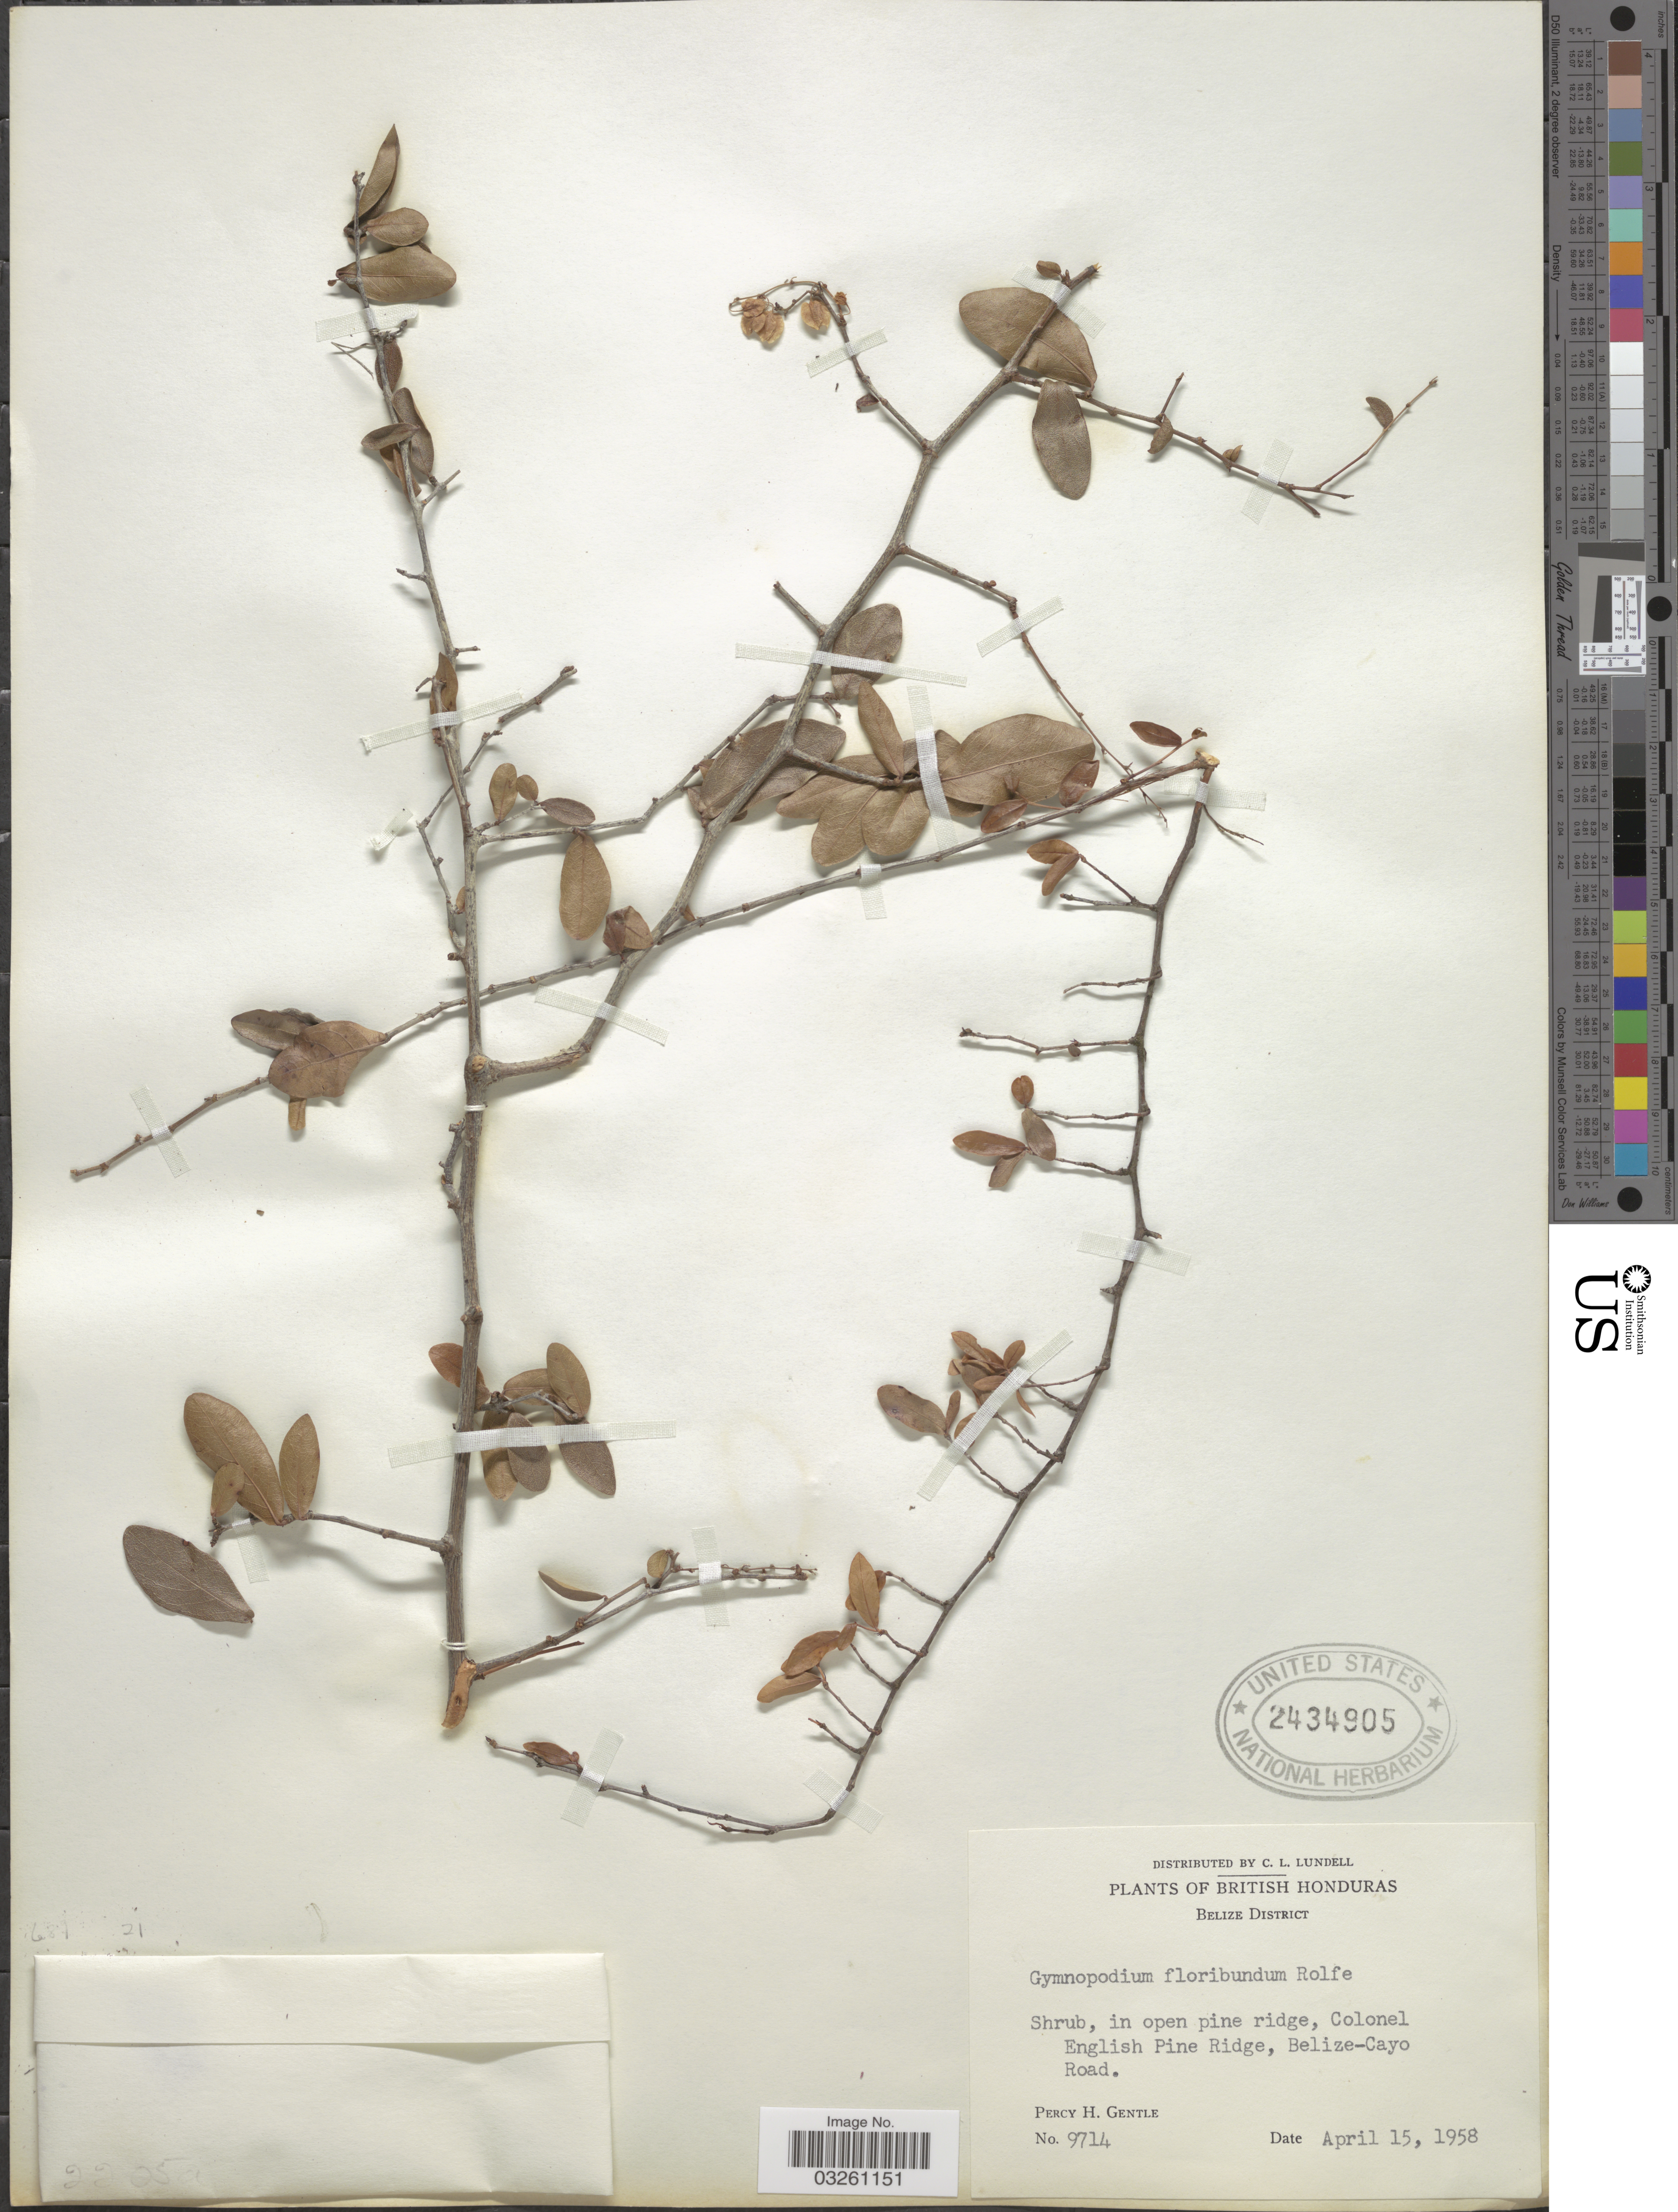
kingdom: Plantae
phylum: Tracheophyta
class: Magnoliopsida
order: Caryophyllales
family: Polygonaceae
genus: Gymnopodium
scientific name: Gymnopodium floribundum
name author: Rolfe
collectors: P. H. Gentle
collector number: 9714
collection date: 1958-04-15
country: Belize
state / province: Belize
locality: British Honduras. Belize District. Colonel English Pine Ridge, Belize-Cayo Road.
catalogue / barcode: US 2434905